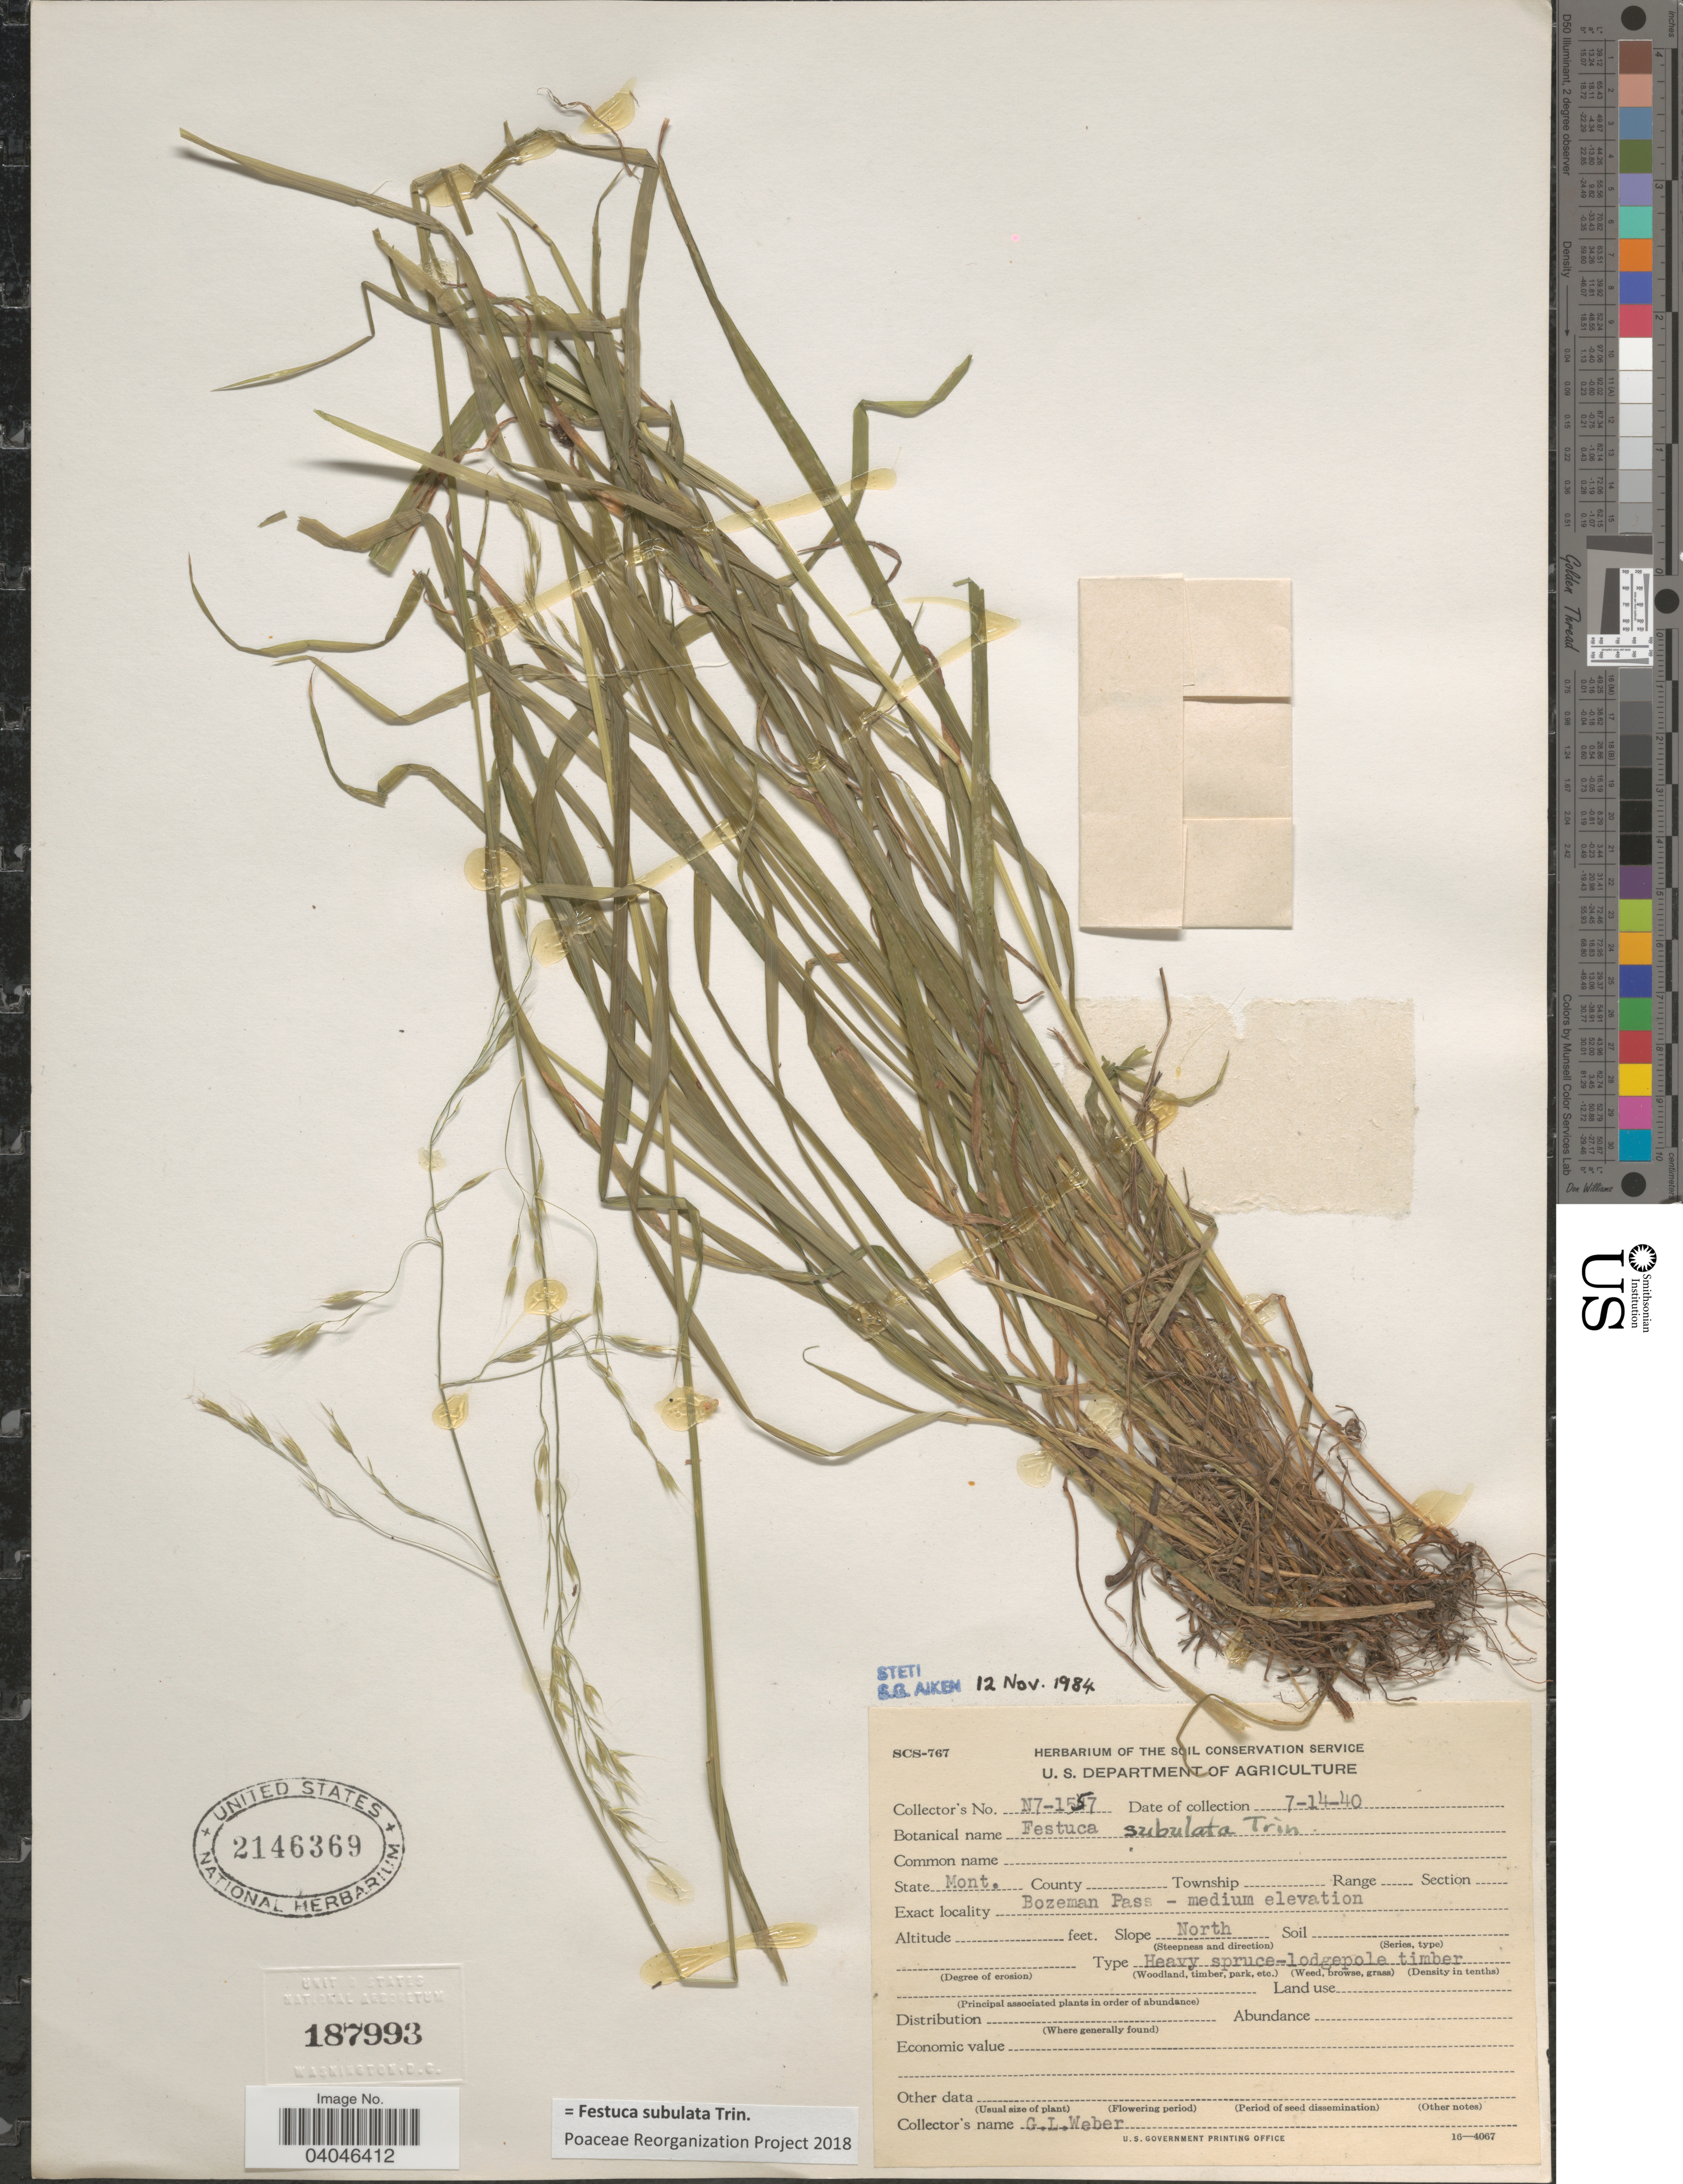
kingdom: Plantae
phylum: Tracheophyta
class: Liliopsida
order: Poales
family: Poaceae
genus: Festuca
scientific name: Festuca subulata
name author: Trin.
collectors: G. Weber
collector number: N7-1557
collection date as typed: Transcribed d/m/y: 14/7/40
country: United States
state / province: Montana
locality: Bozeman Pass. Slope North.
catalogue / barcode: US 2146369